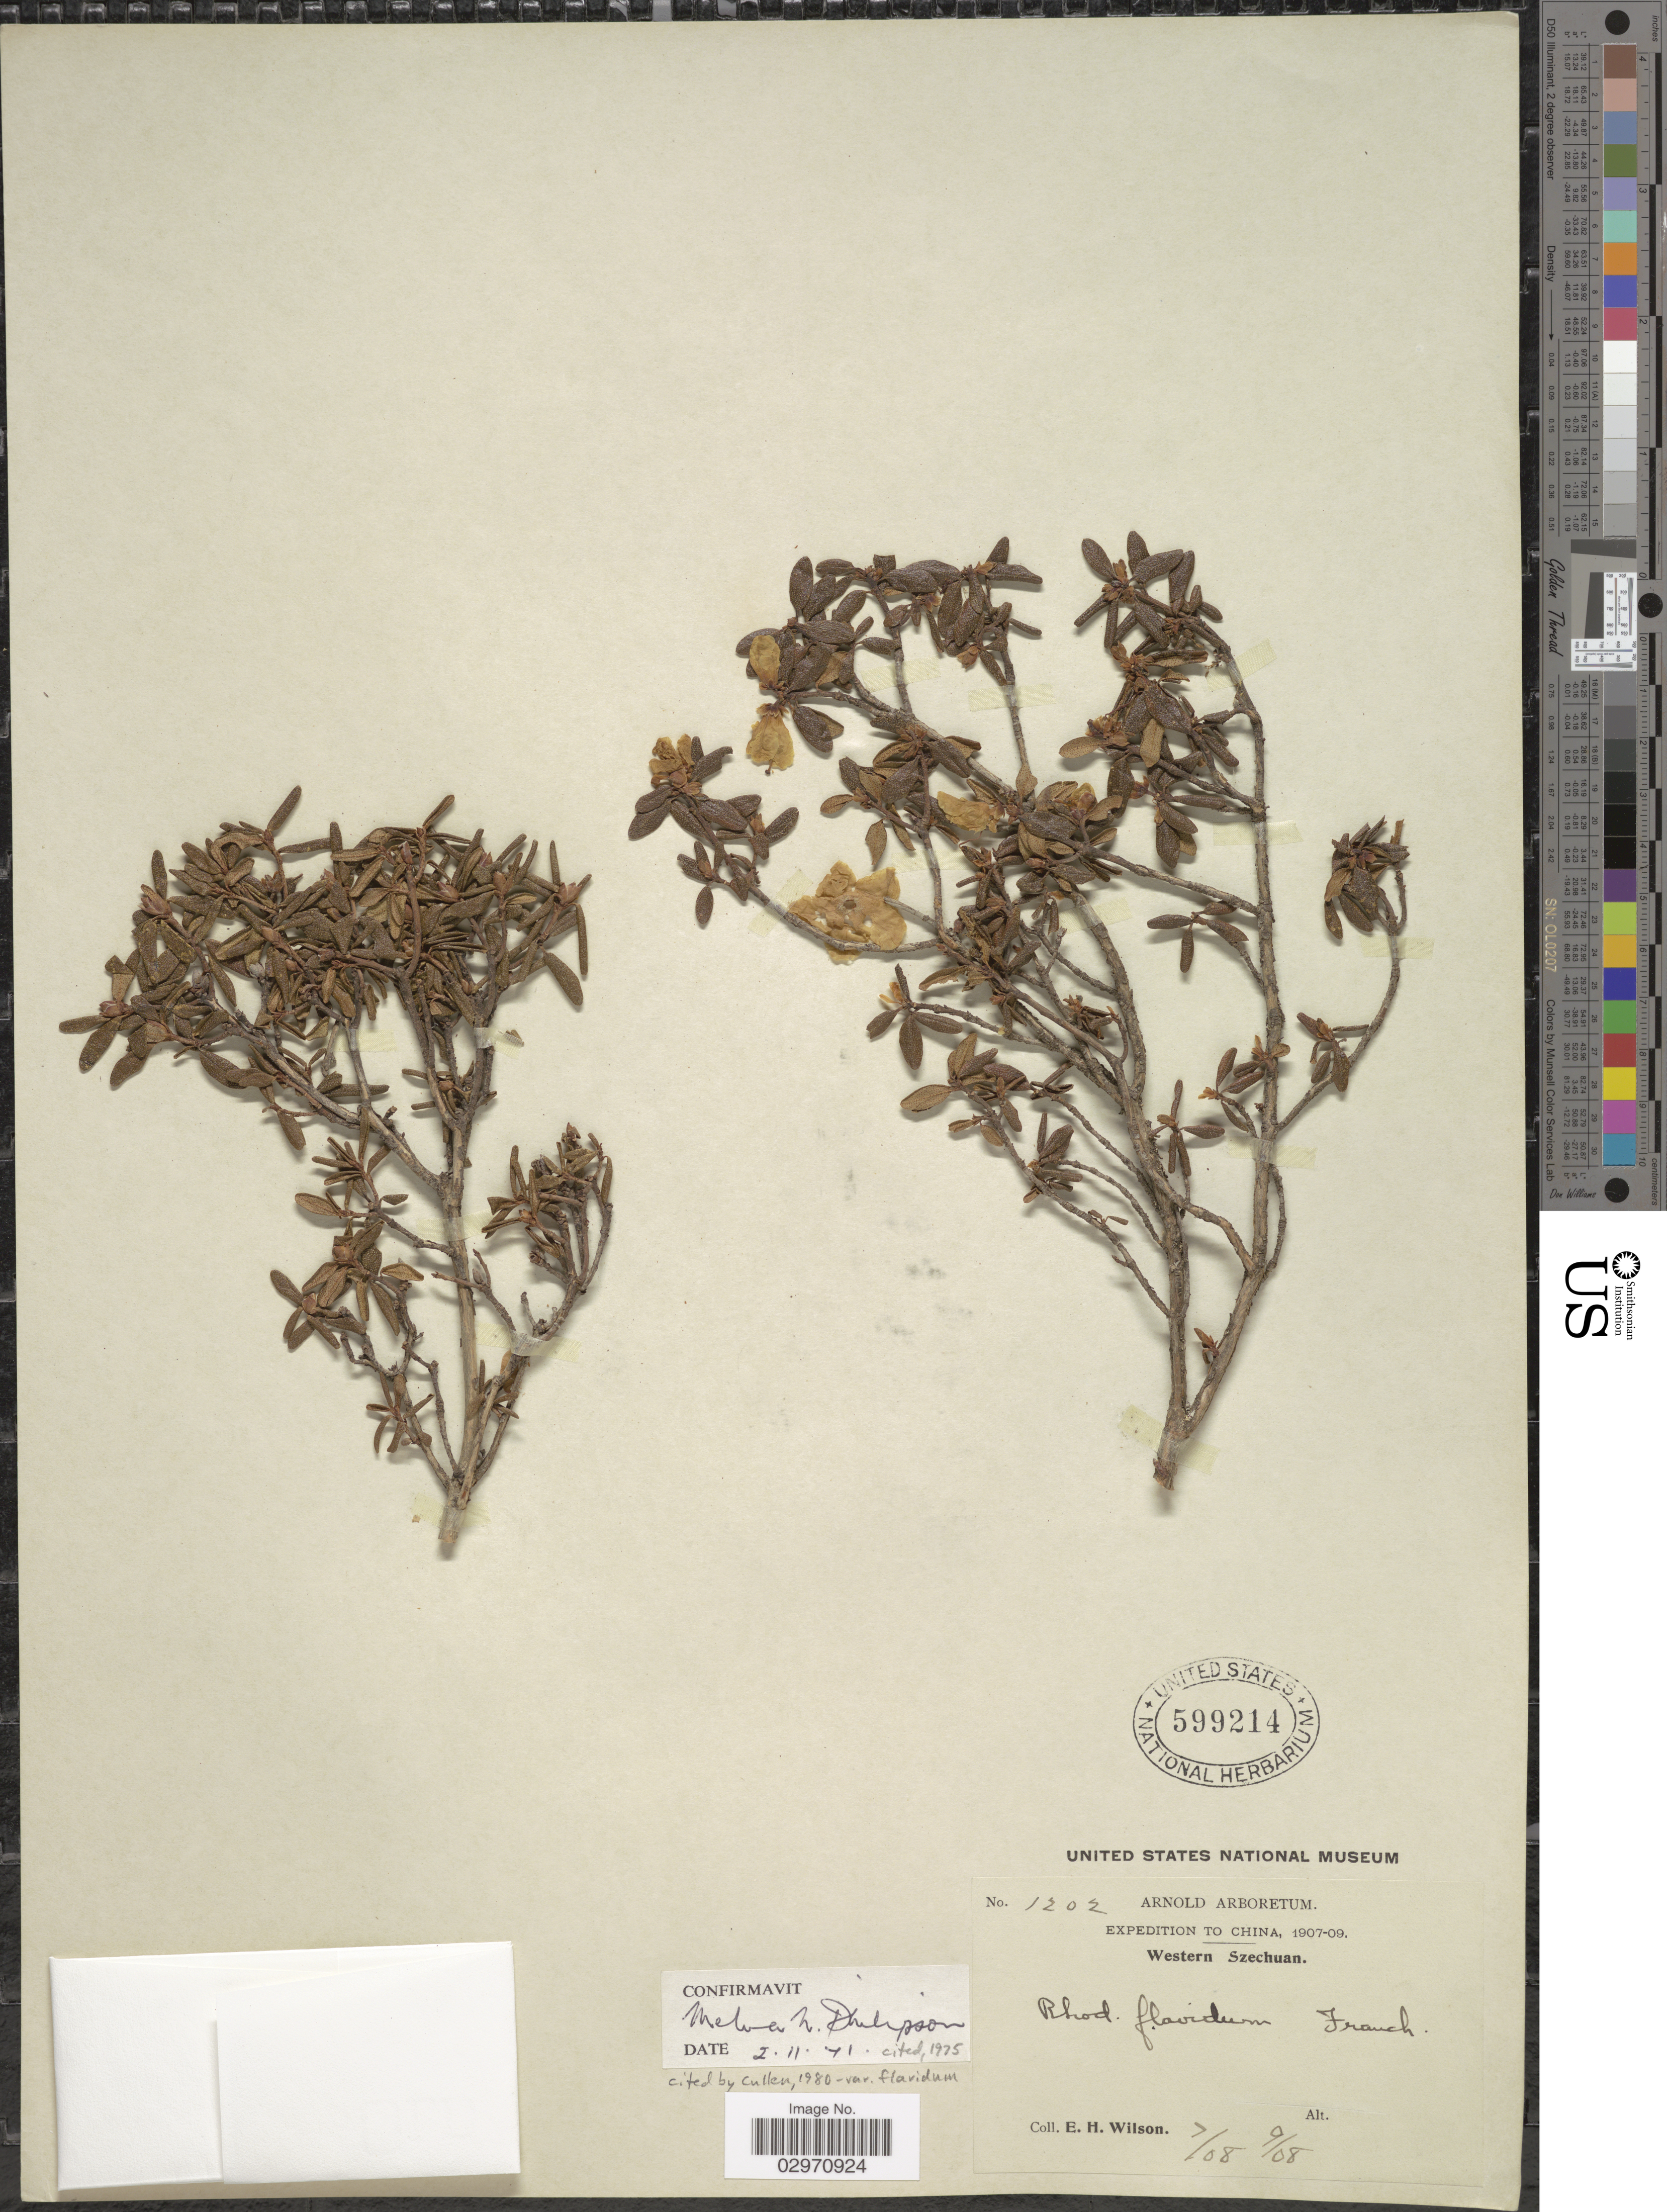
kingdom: Plantae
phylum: Tracheophyta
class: Magnoliopsida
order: Ericales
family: Ericaceae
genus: Rhododendron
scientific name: Rhododendron flavidum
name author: Franch.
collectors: E. Wilson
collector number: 1202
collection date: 1908-07/1908-09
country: China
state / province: Sichuan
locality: Western Szechuan.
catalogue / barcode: US 599214